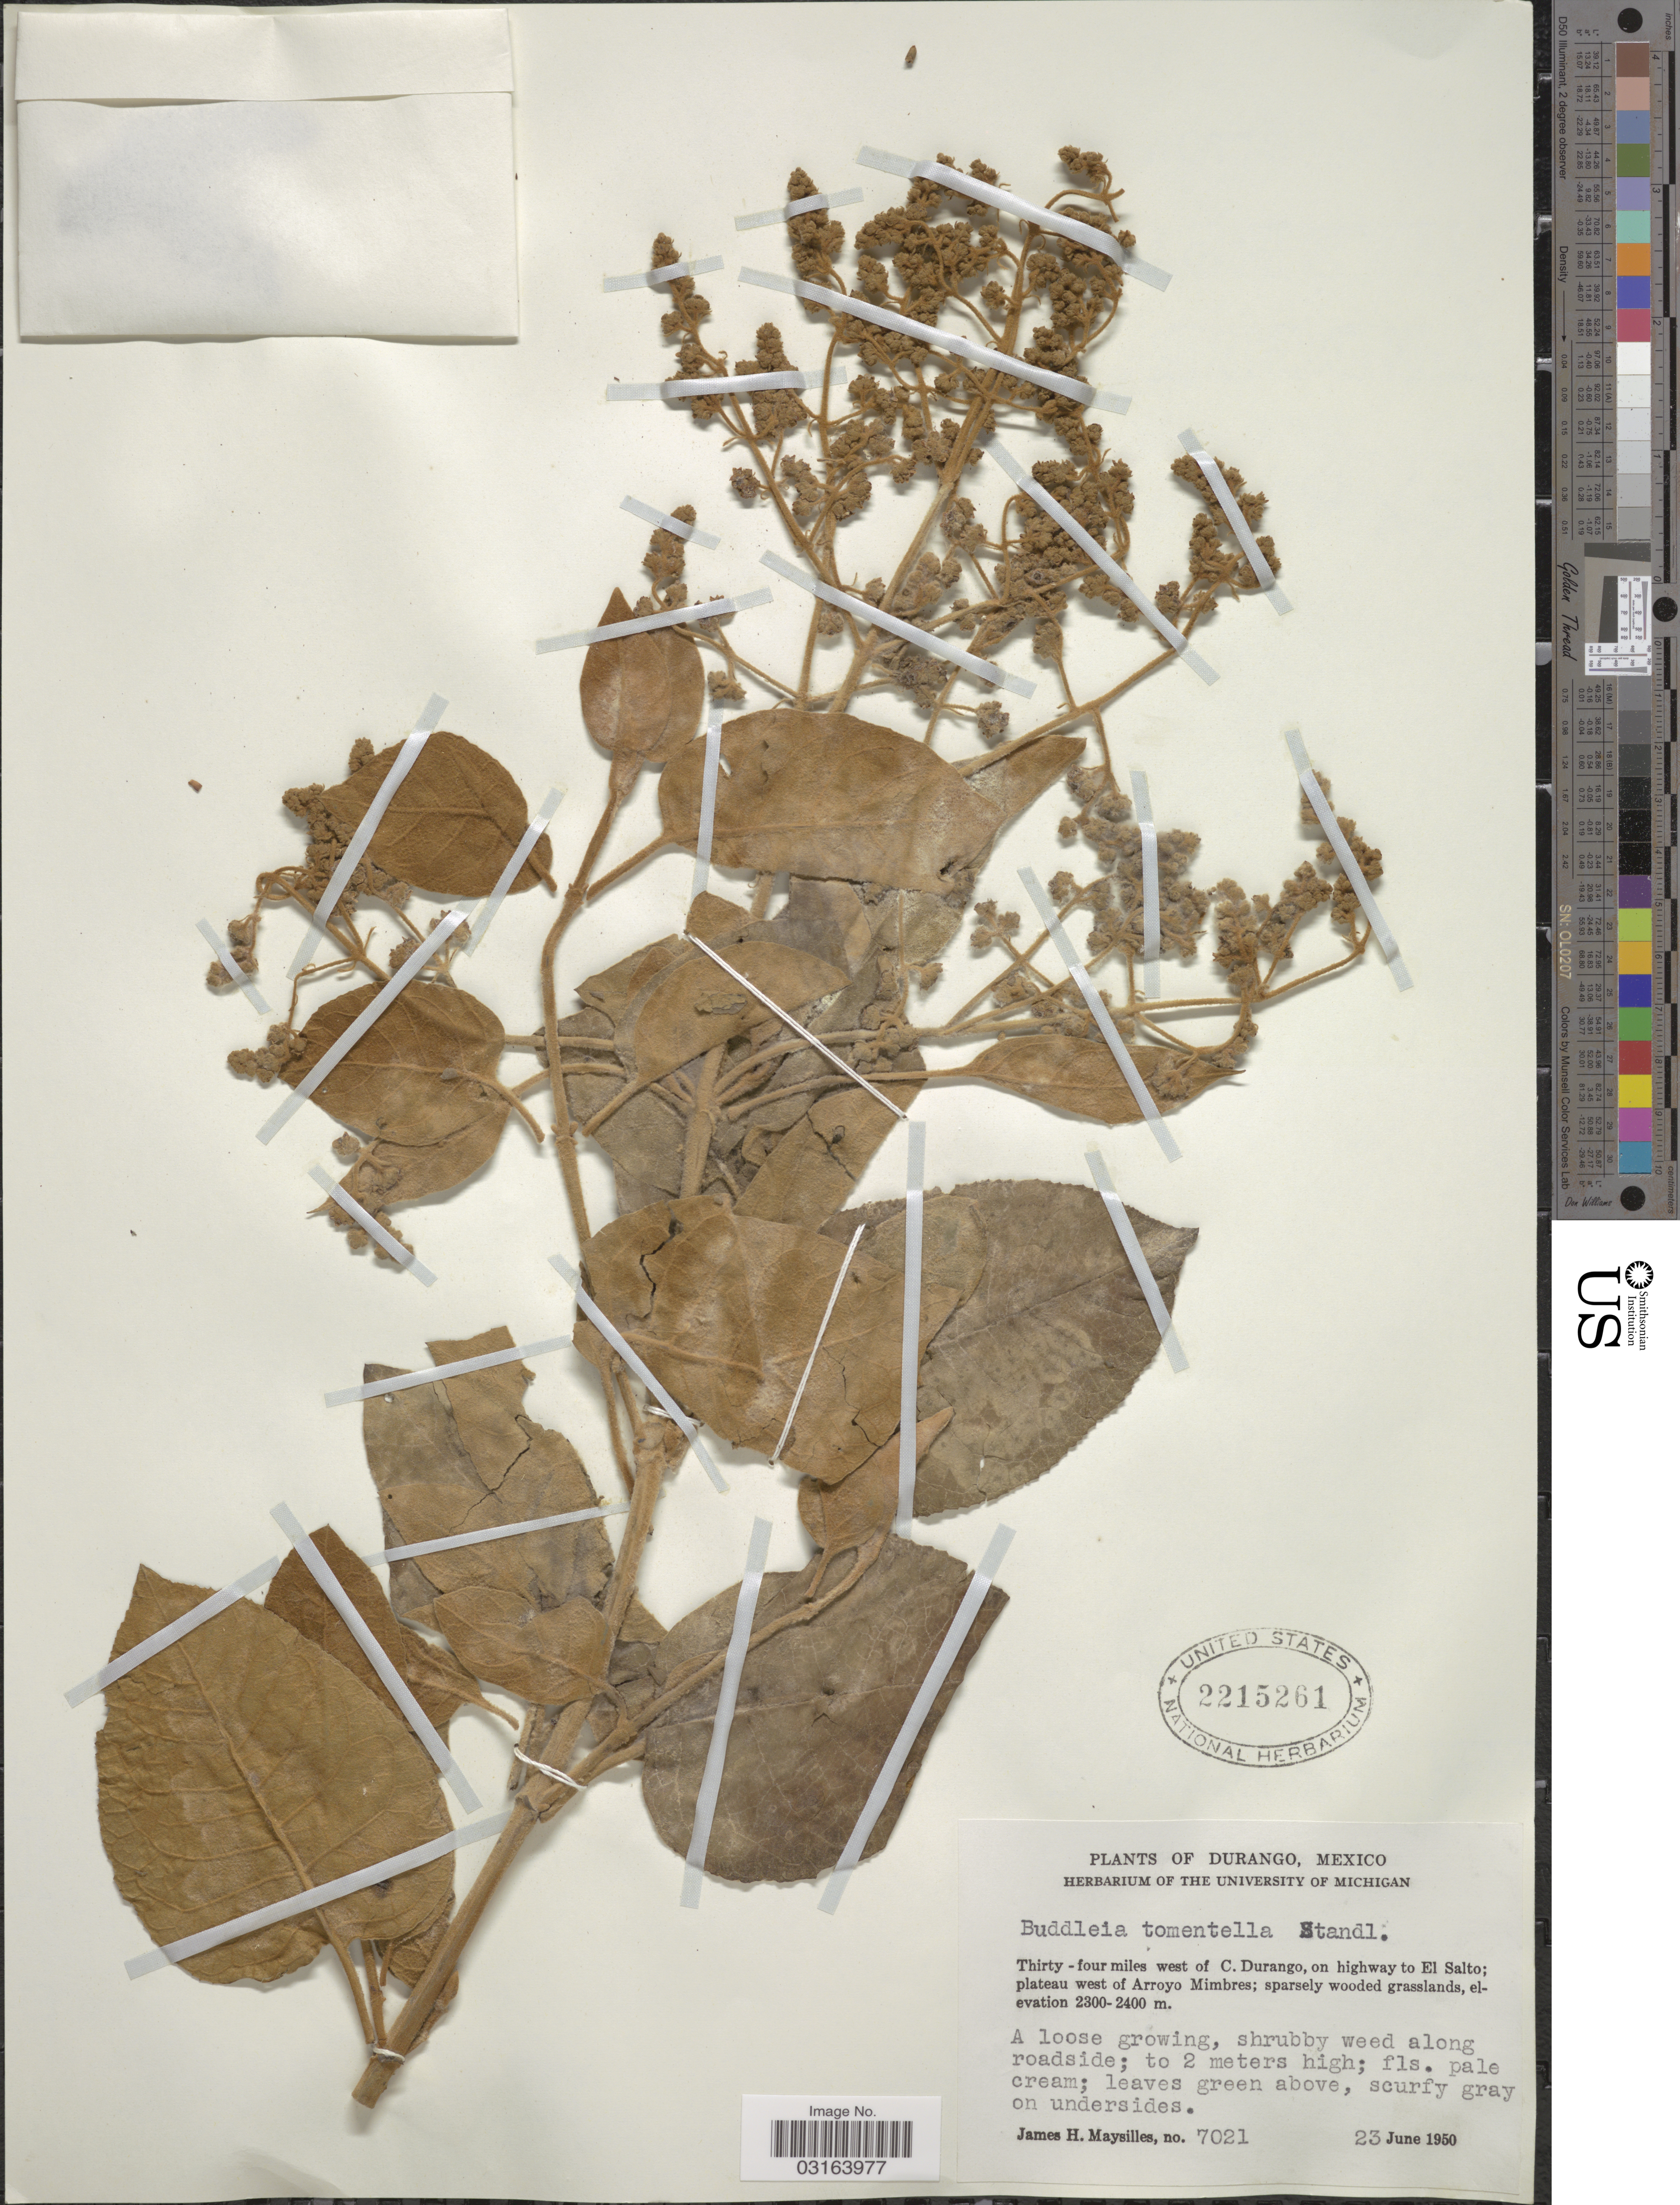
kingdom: Plantae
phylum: Tracheophyta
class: Magnoliopsida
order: Lamiales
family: Scrophulariaceae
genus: Buddleja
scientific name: Buddleja tomentella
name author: Standl.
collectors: J. Maysilles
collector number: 7021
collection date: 1950-06-23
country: Mexico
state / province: Durango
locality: Thirty-four miles west of C. Durango, on highway to El Salto; plateau west of Arroyo Mimbres.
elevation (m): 2300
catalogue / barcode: US 2215261